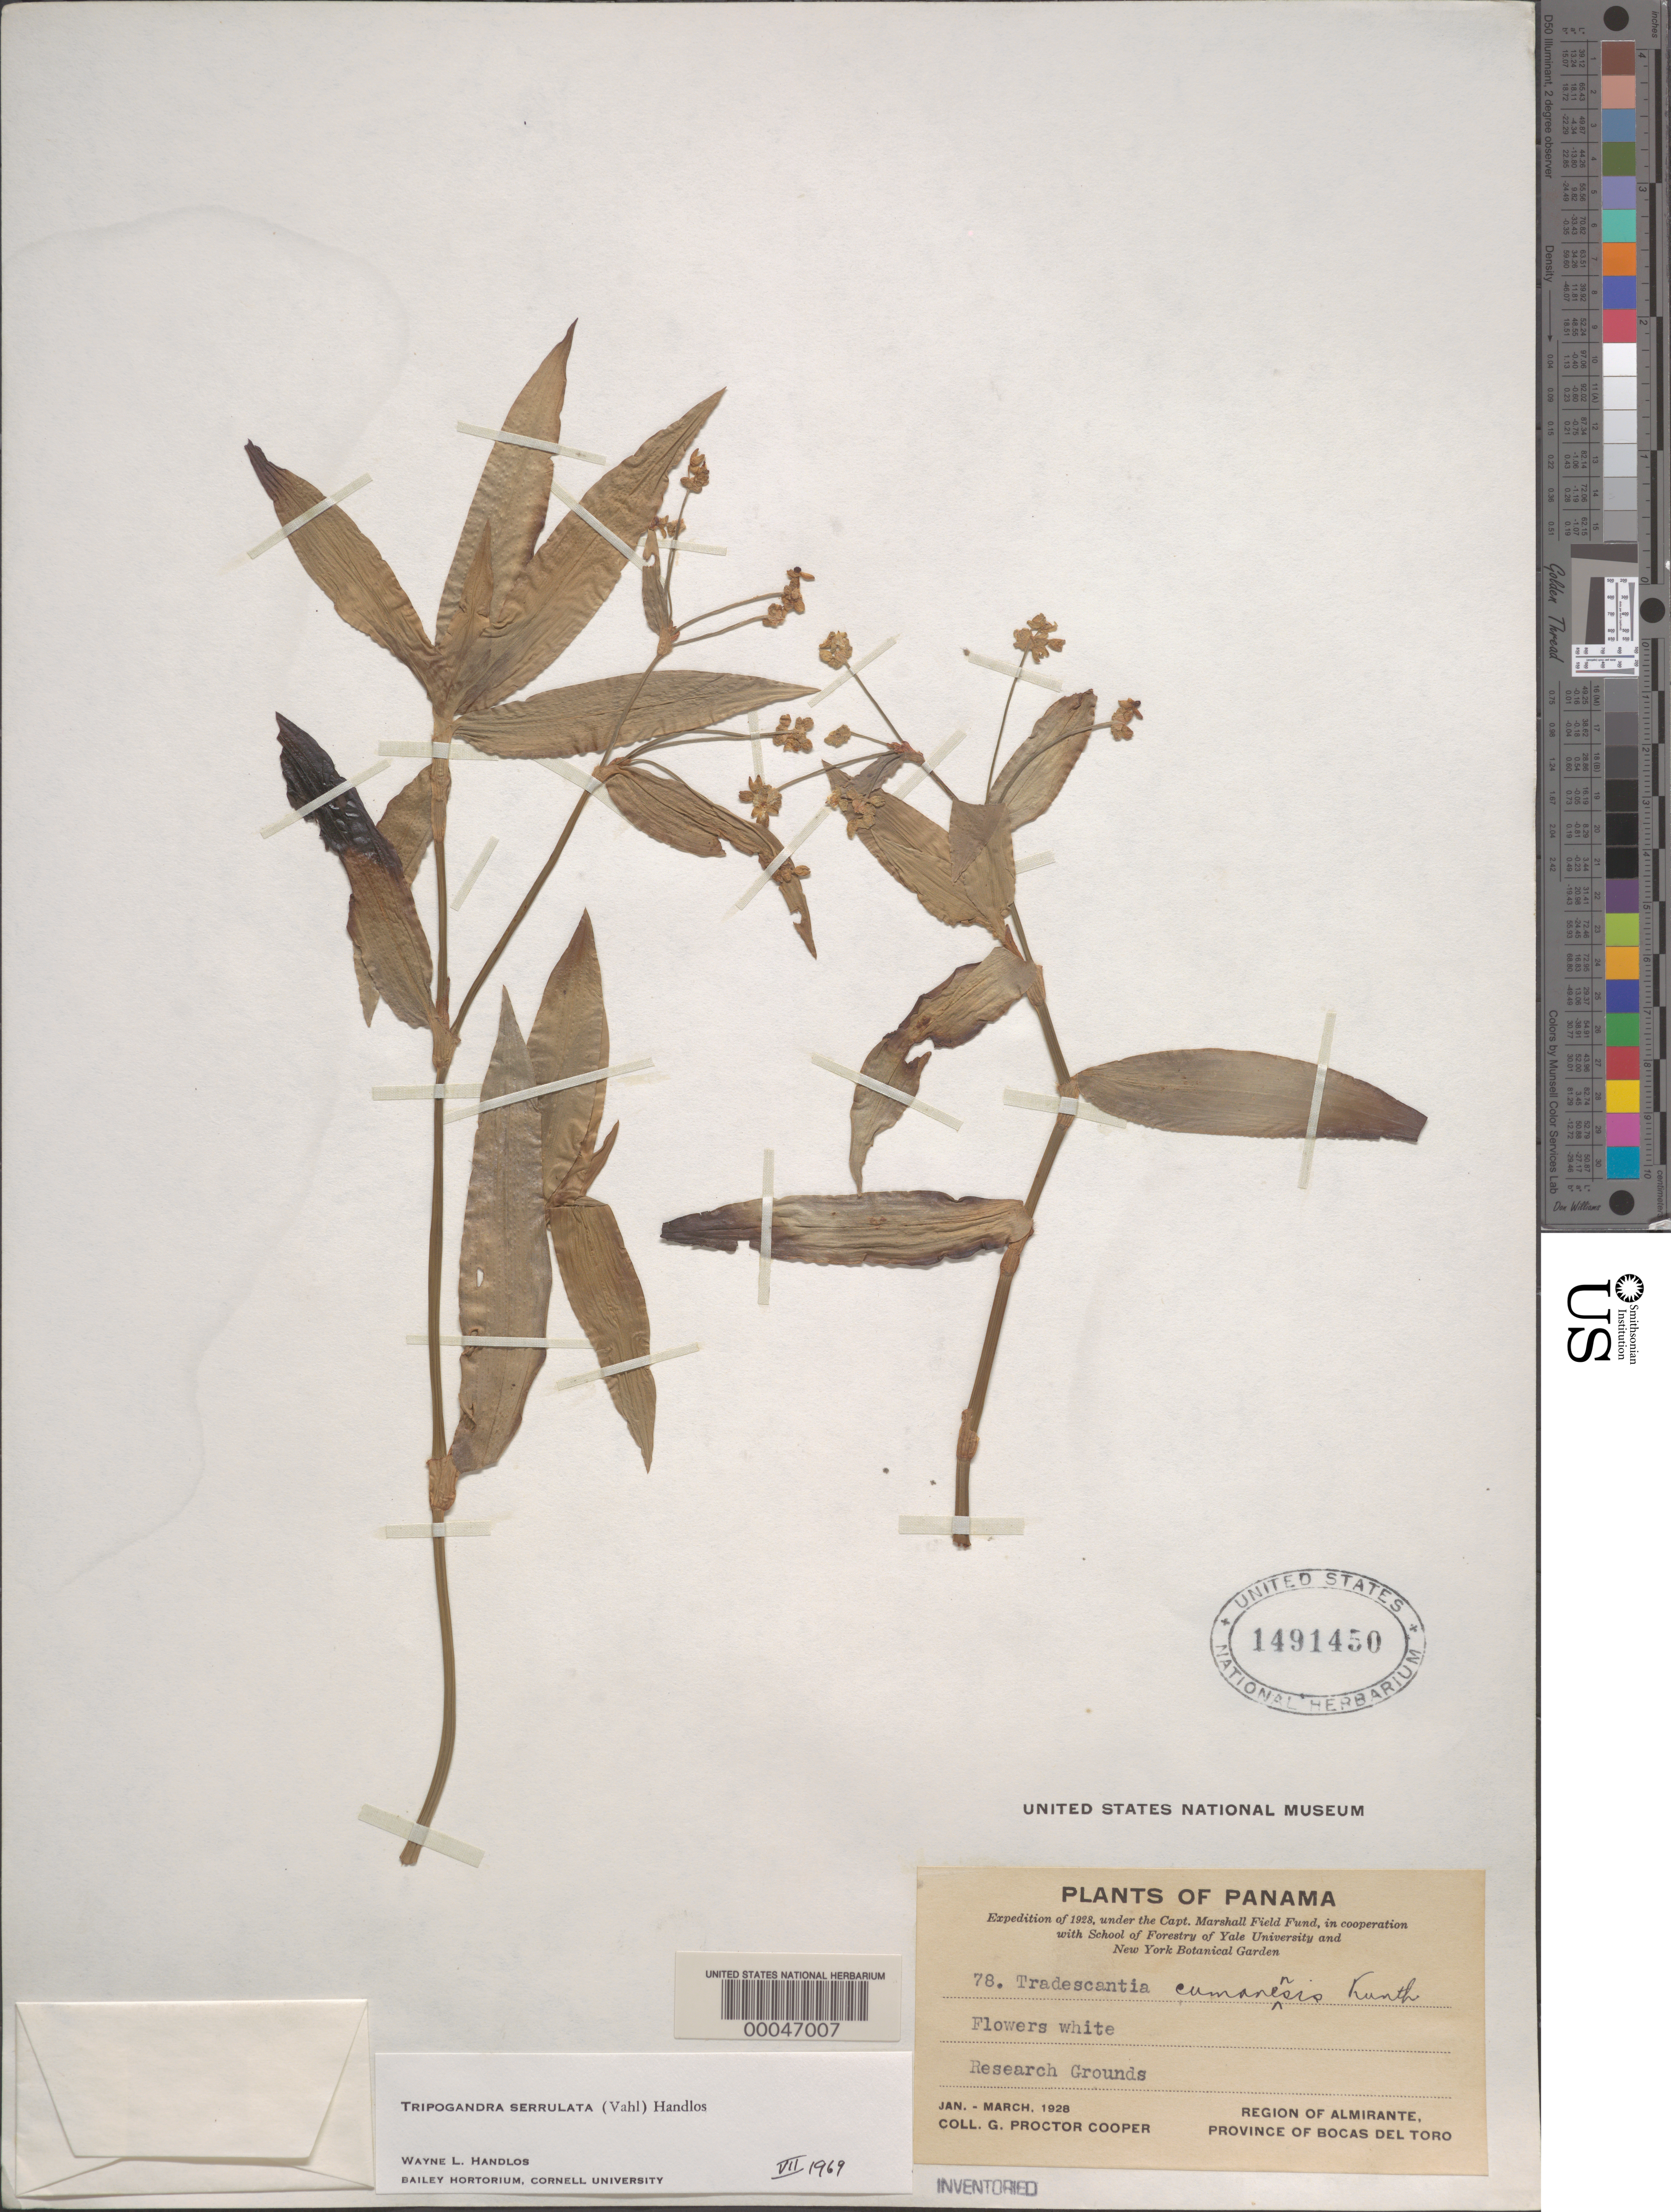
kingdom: Plantae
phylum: Tracheophyta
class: Liliopsida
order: Commelinales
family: Commelinaceae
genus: Tripogandra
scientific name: Tripogandra serrulata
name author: (Vahl) Handlos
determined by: Handlos, W. L.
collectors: G. Cooper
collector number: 78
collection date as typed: Jan 1928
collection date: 1928-01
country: Panama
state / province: Bocas del Toro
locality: Almirante, research grounds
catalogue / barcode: US 1491450